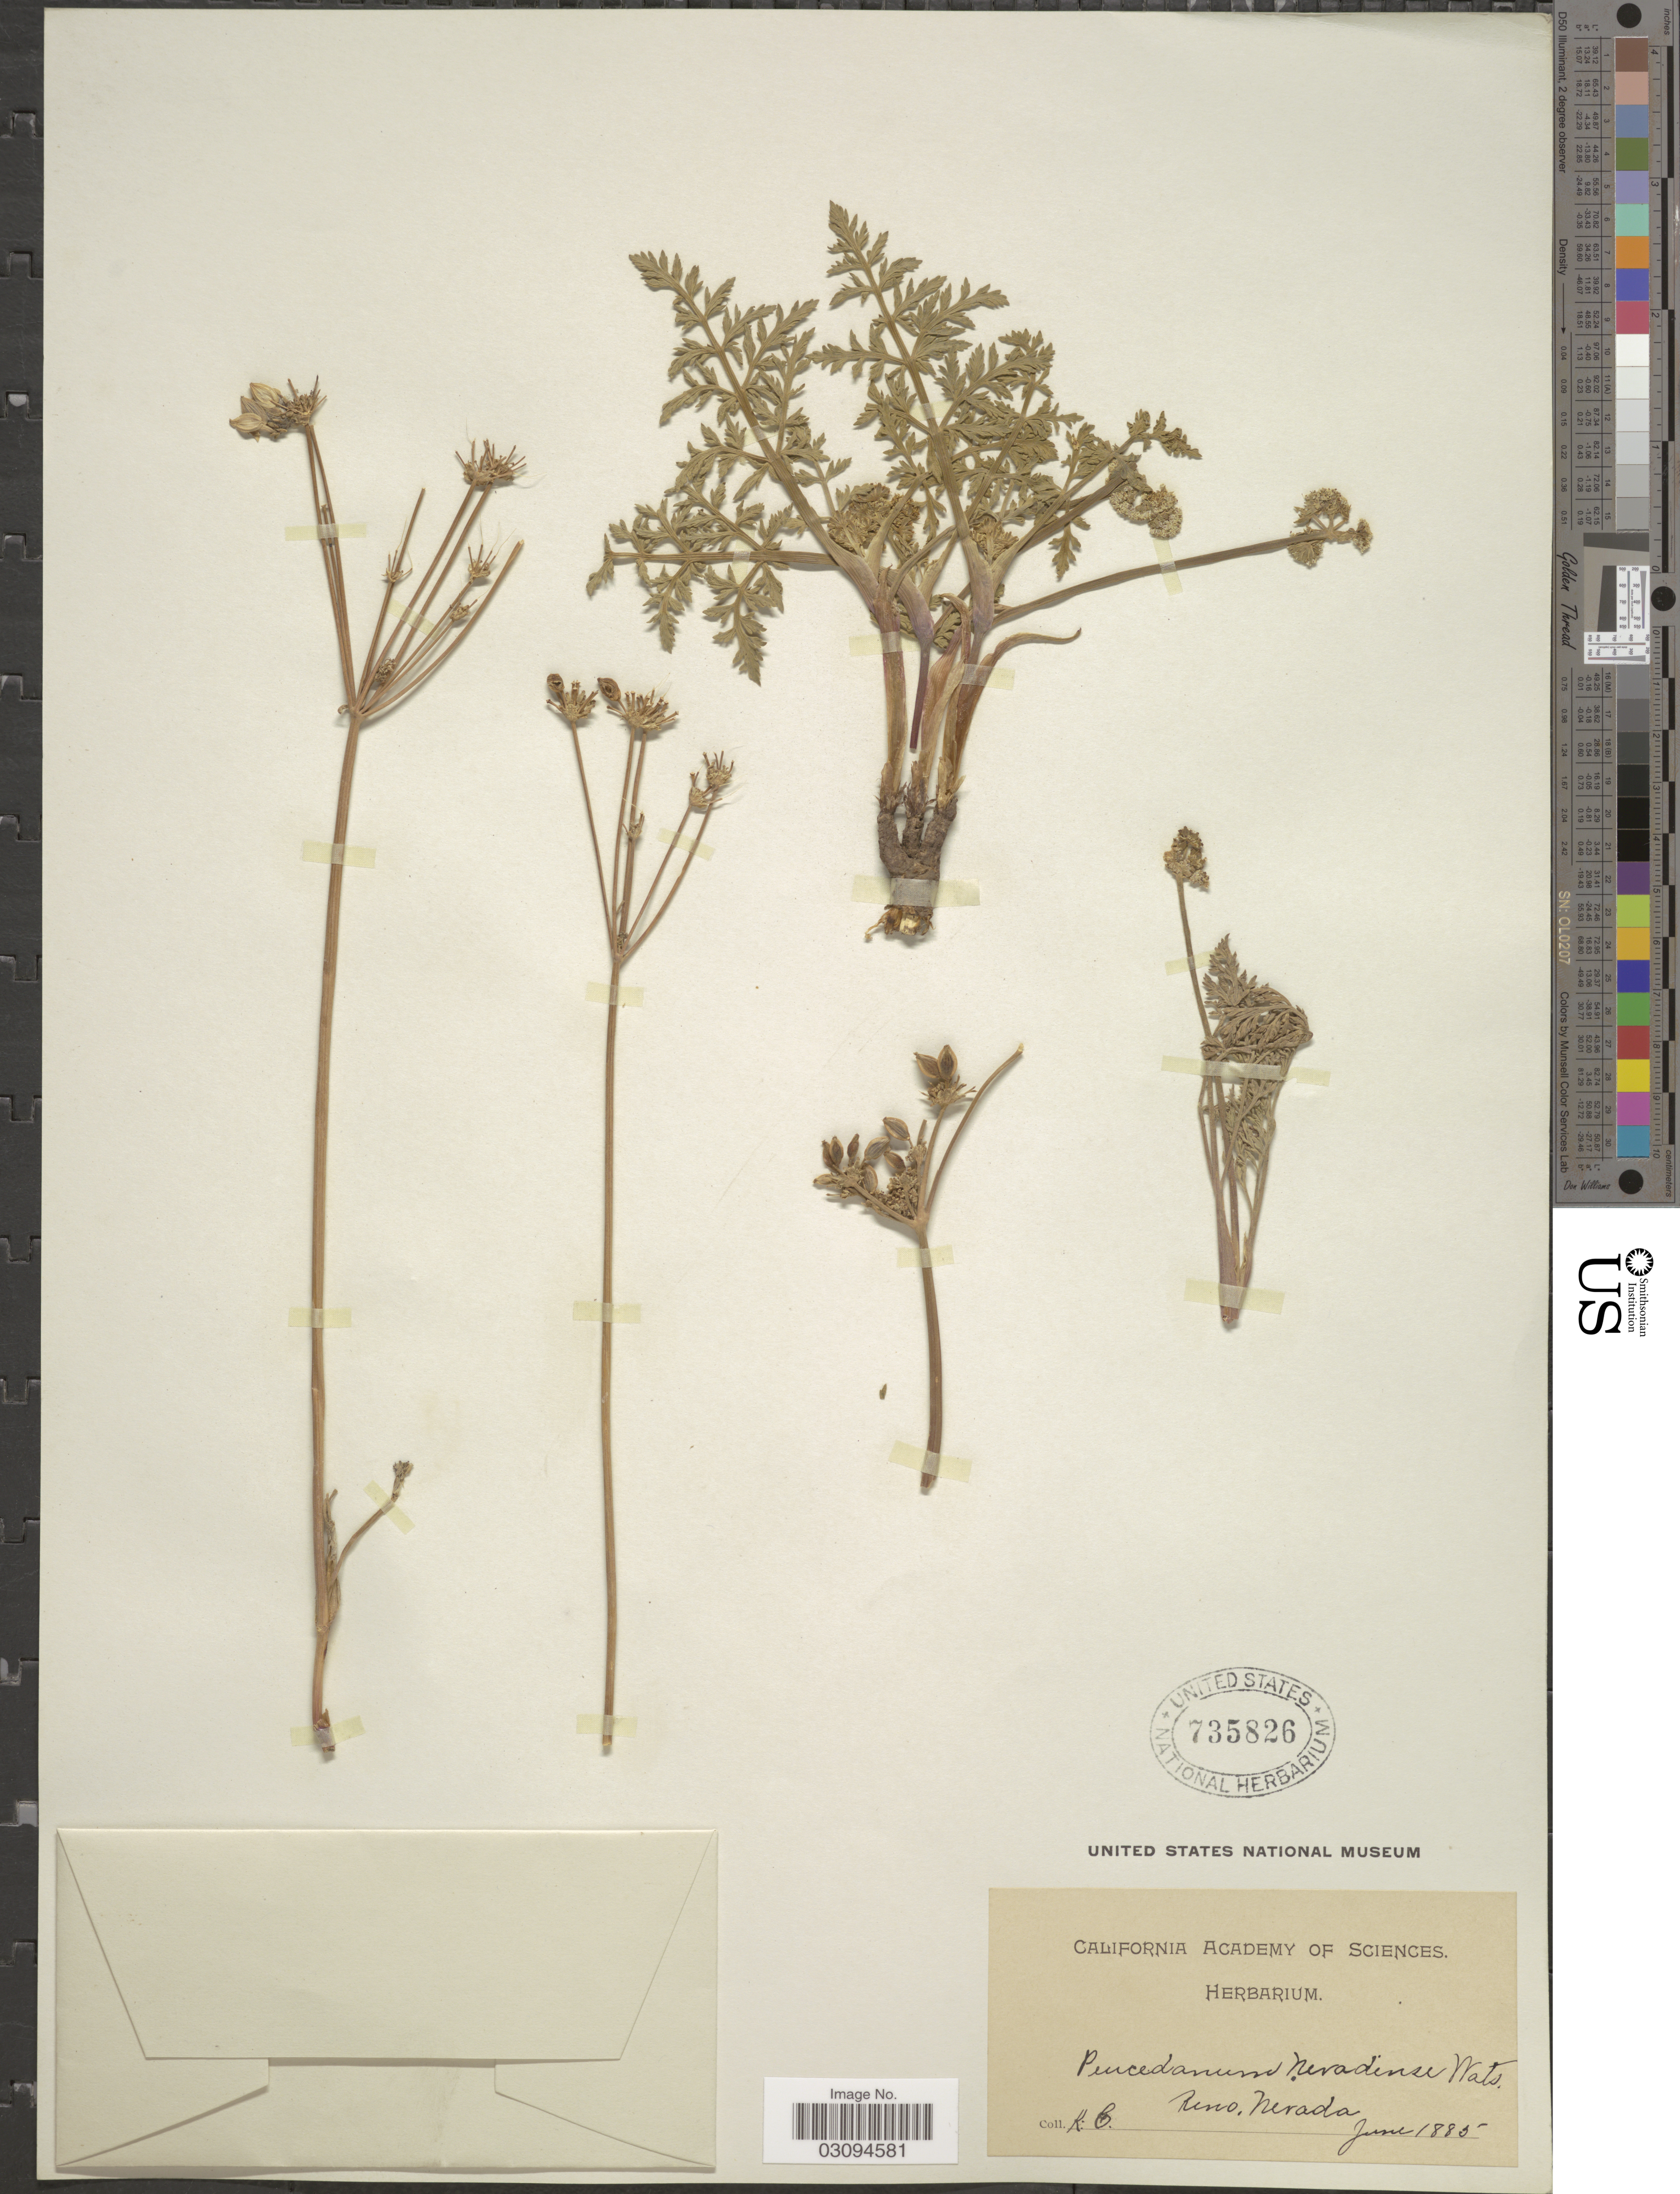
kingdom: Plantae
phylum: Tracheophyta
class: Magnoliopsida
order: Apiales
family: Apiaceae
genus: Lomatium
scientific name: Lomatium nevadense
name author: (S. Watson) J.M. Coult. & Rose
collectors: K. C.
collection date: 1885-06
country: United States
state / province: Nevada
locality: Reno.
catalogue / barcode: US 735826